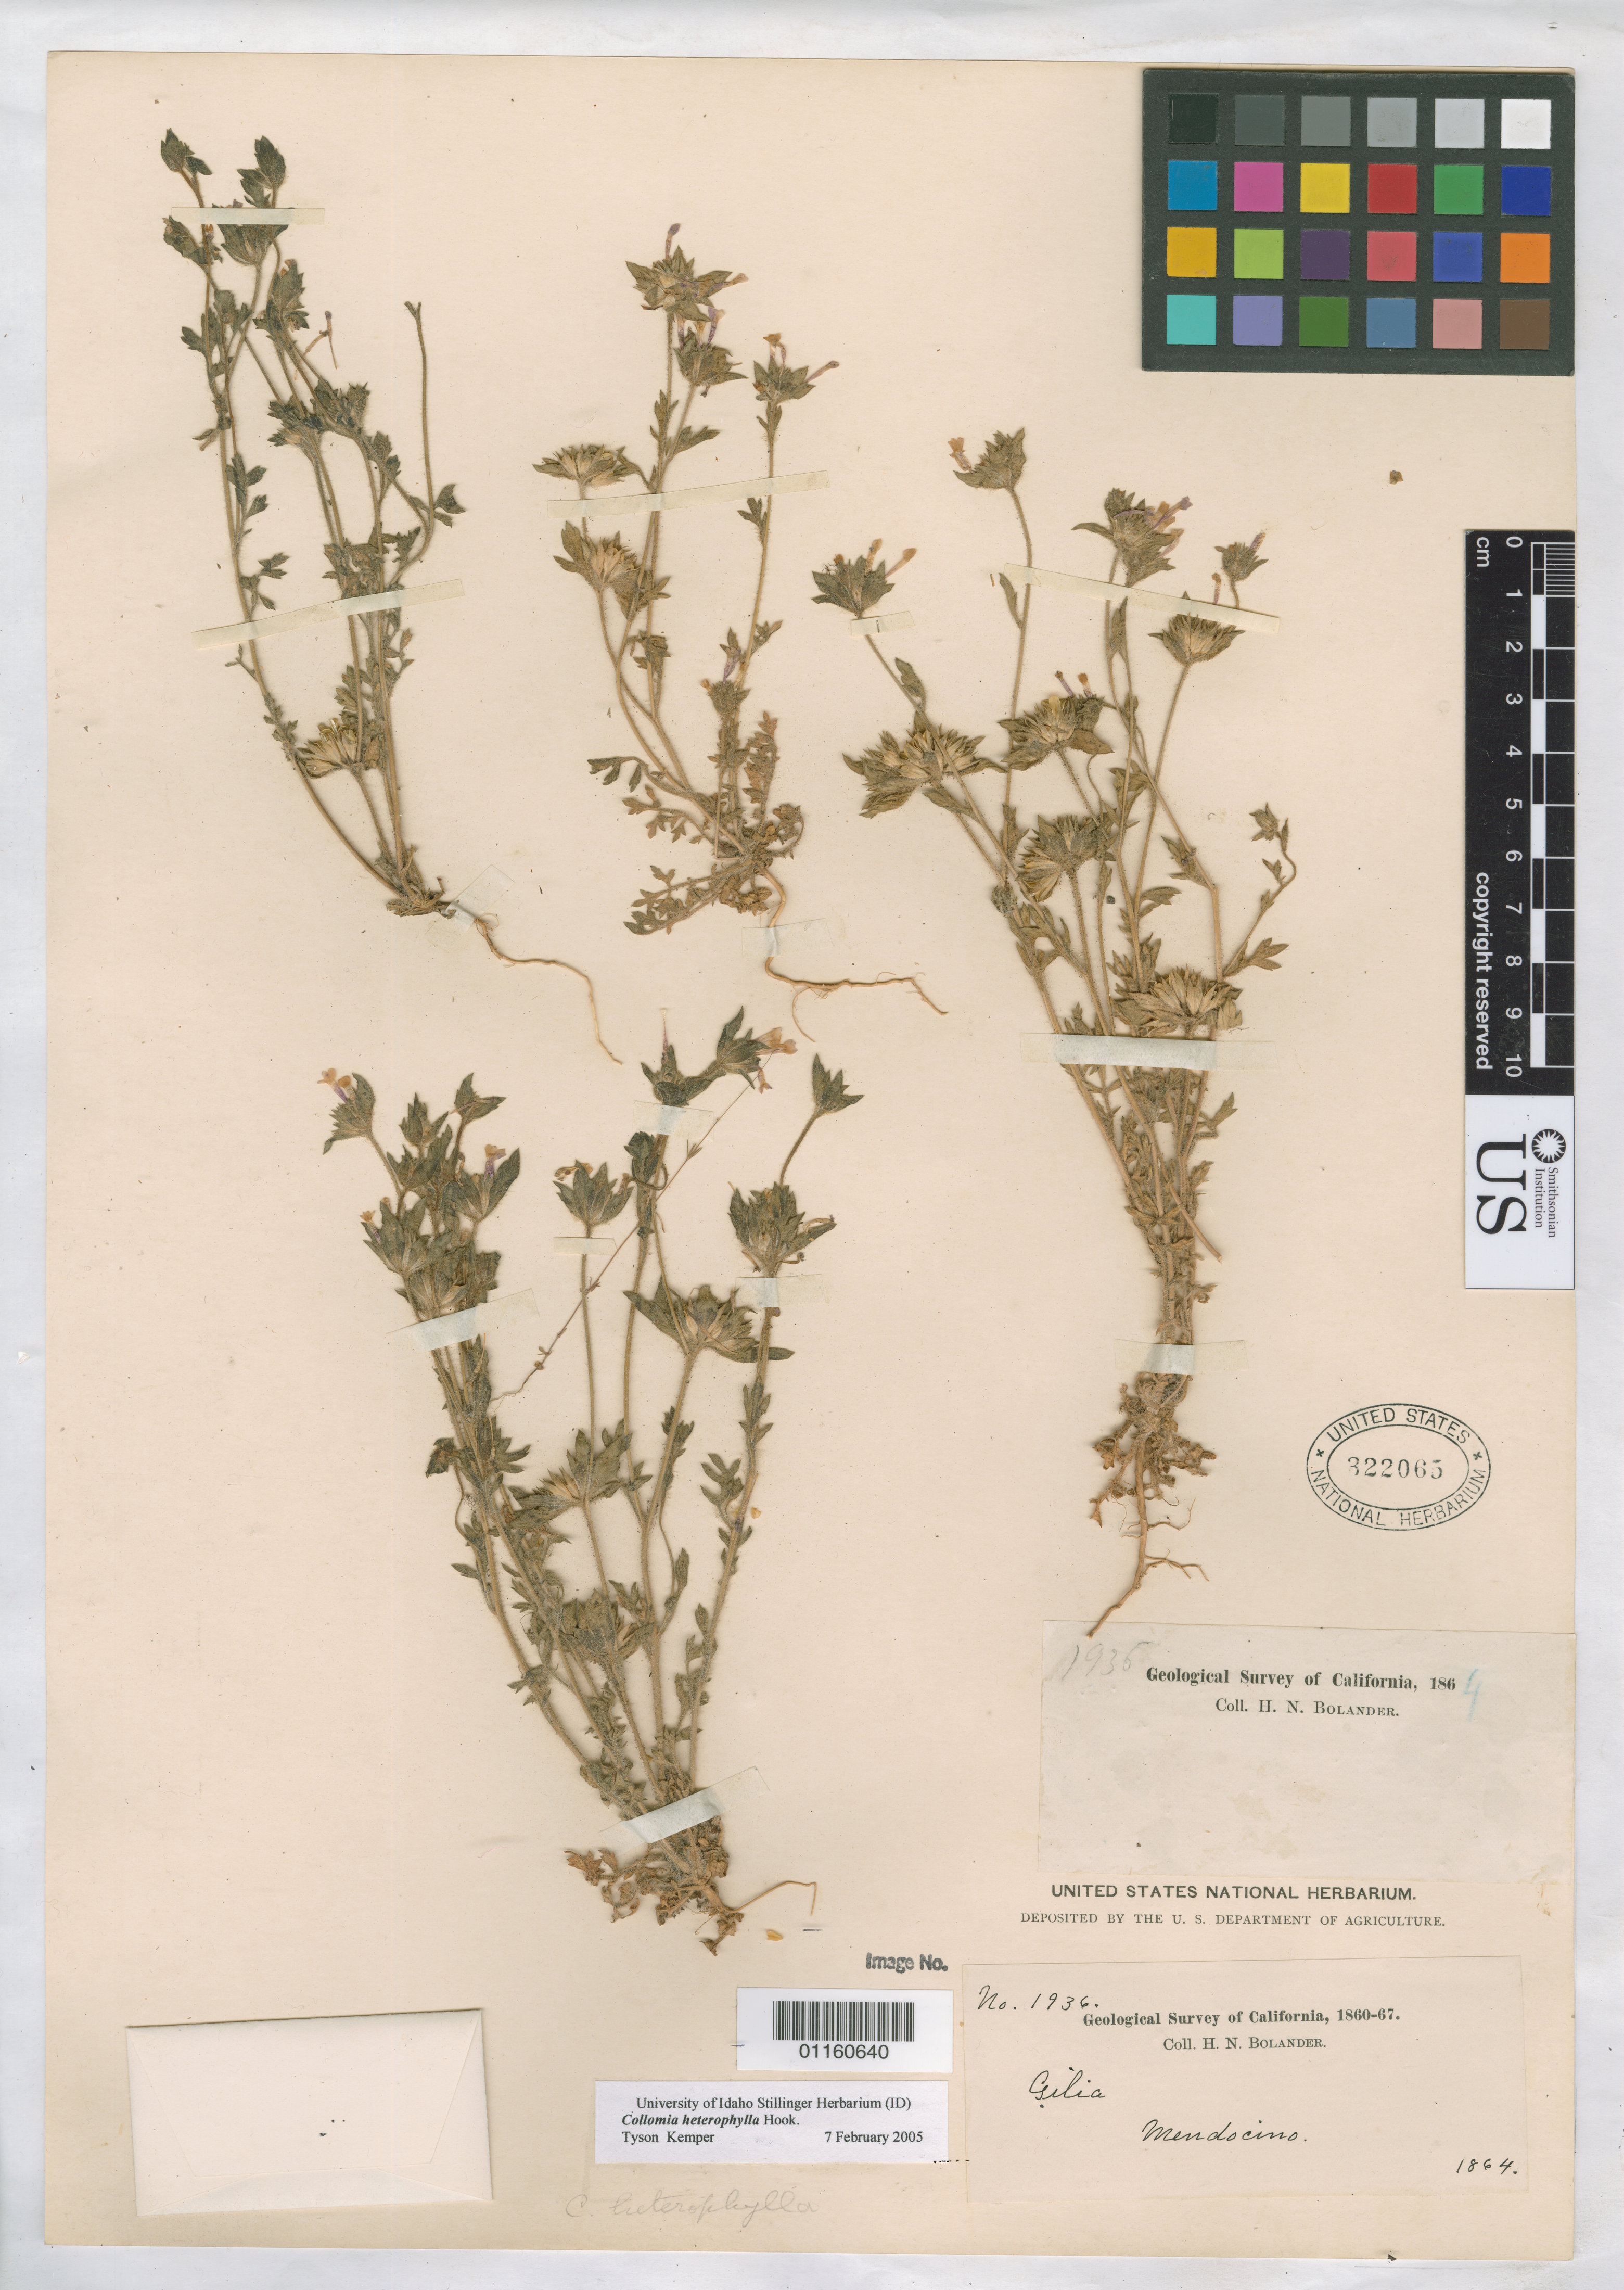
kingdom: Plantae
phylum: Tracheophyta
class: Magnoliopsida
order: Ericales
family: Polemoniaceae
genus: Collomia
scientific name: Collomia heterophylla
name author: Hook.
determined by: Kemper, T.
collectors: H. Bolander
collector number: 1936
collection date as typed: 1864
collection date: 1864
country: United States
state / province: California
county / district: Mendocino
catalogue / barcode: US 322065